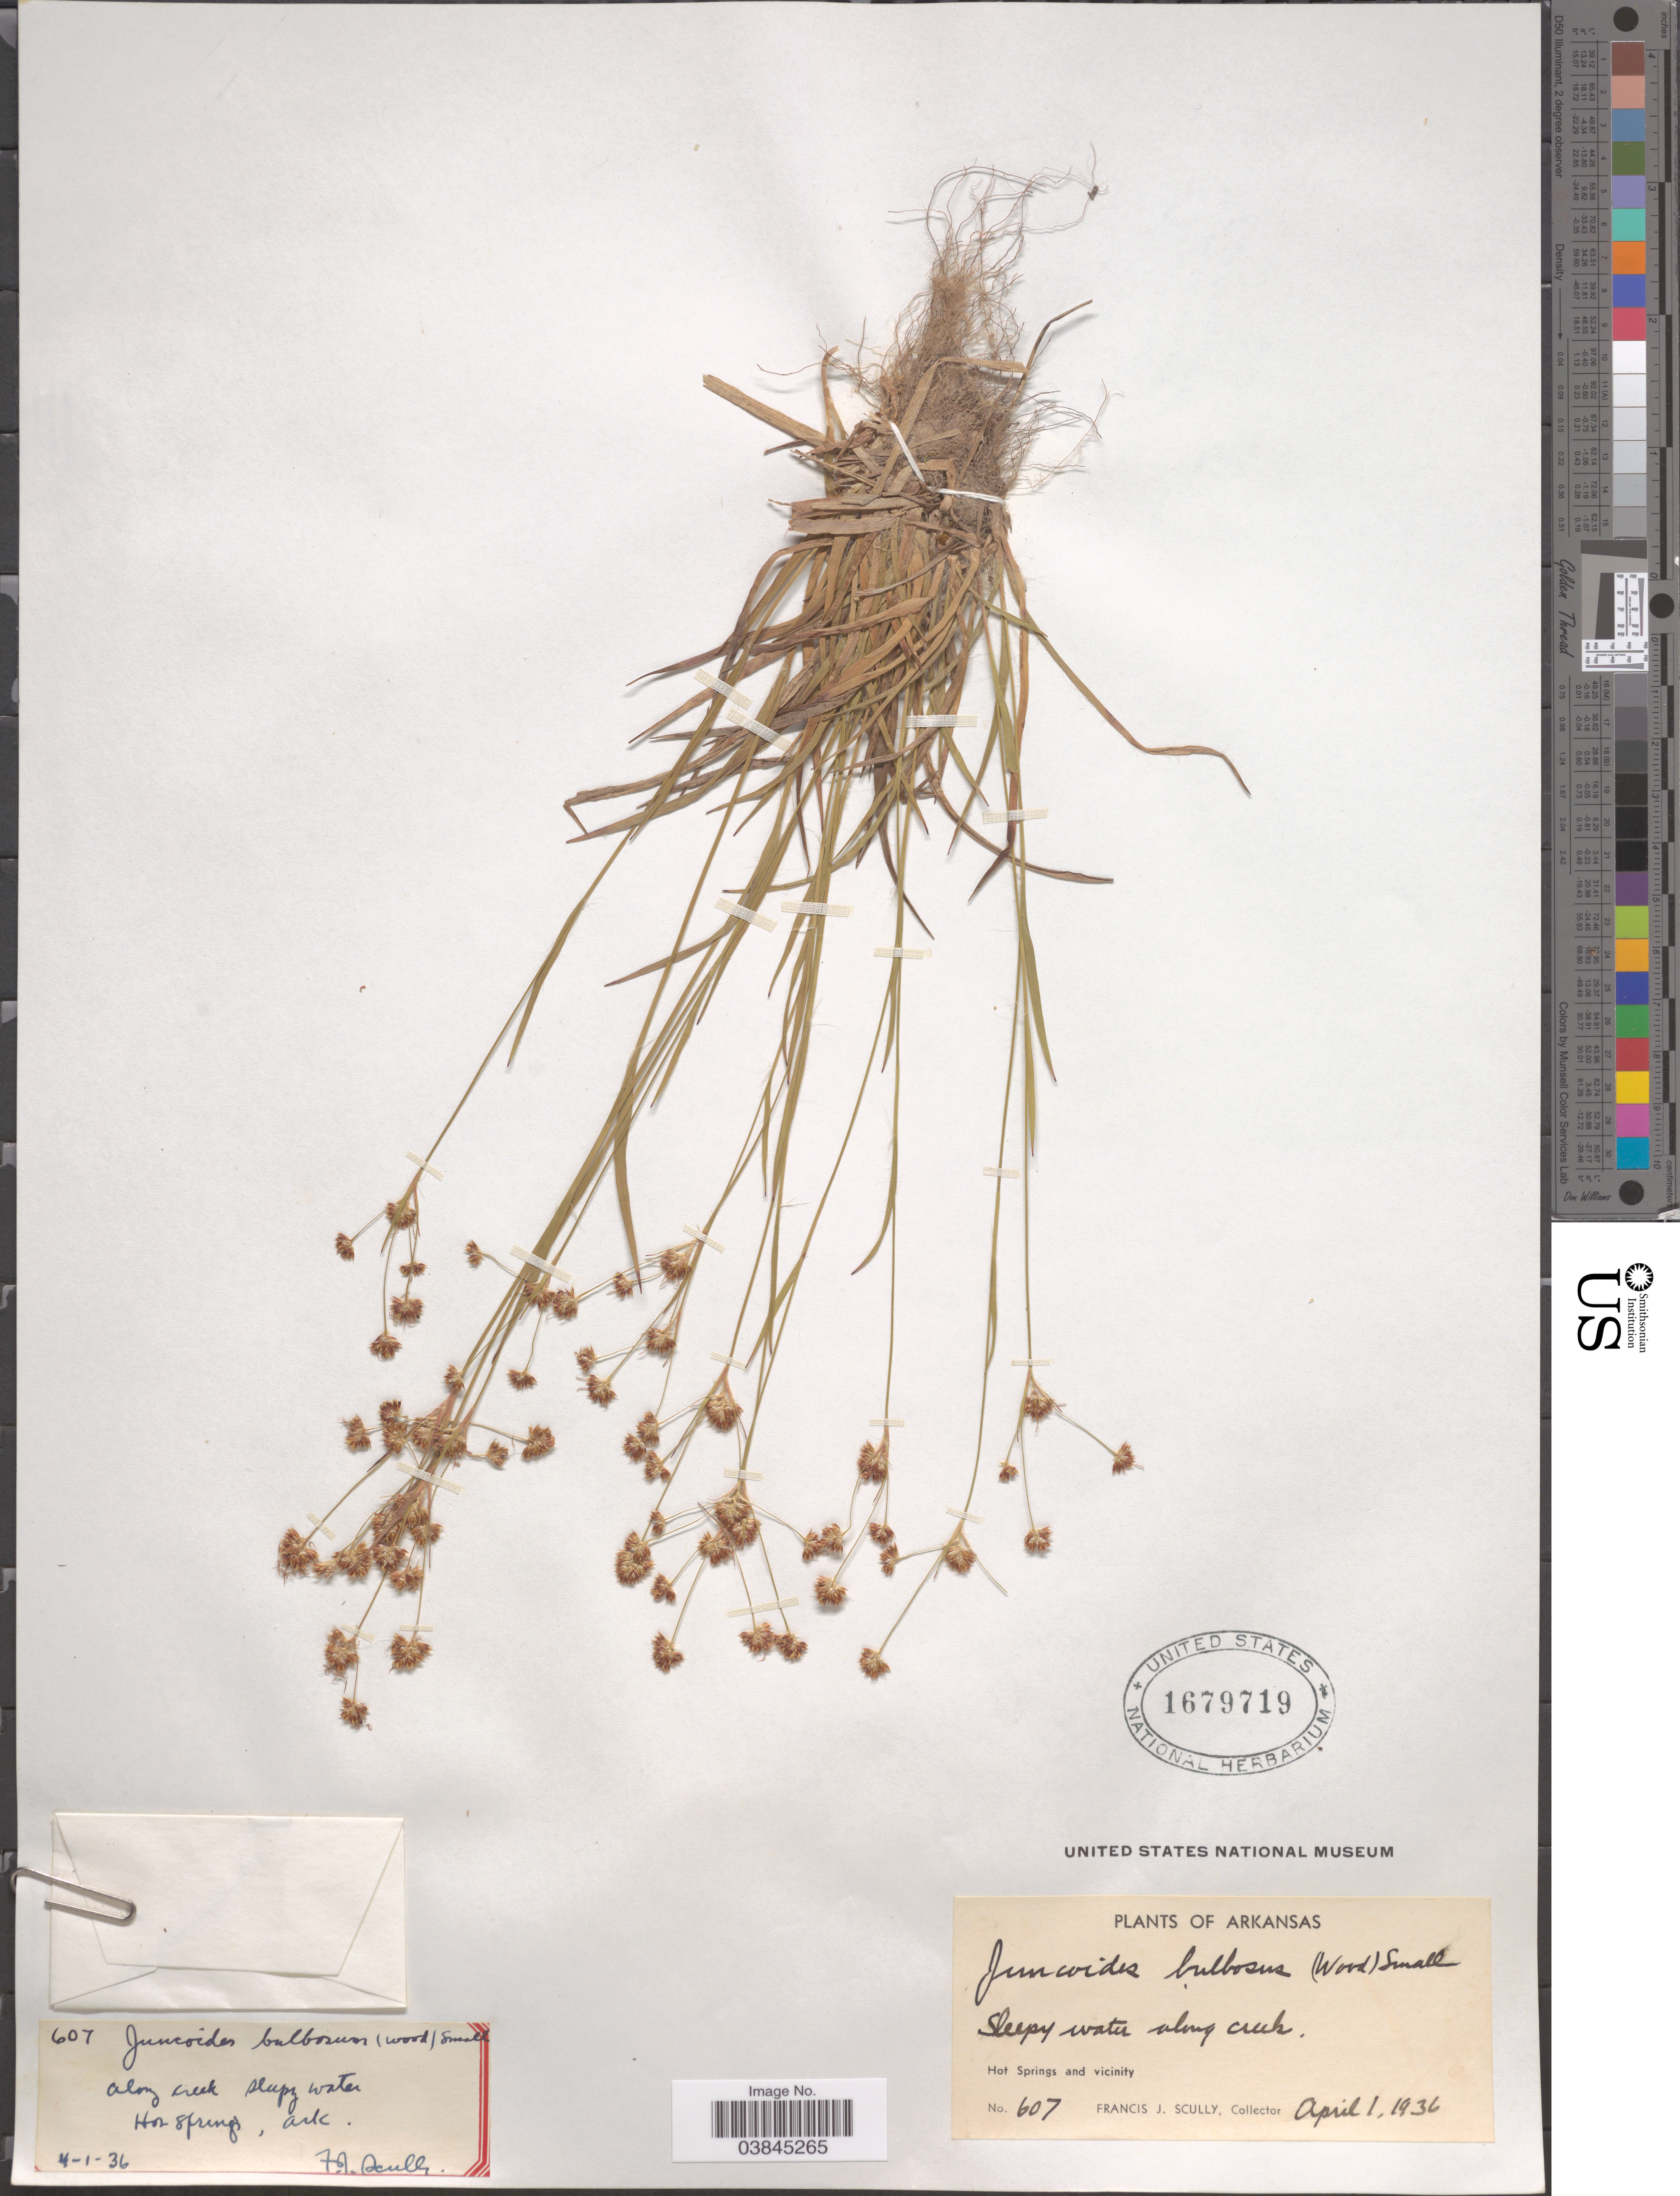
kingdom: Plantae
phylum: Tracheophyta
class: Liliopsida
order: Poales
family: Juncaceae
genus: Luzula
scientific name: Luzula campestris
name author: (L.) DC.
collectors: F. J. Scully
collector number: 607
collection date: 1936-04-01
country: United States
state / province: Arkansas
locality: Hot Springs and vicinity.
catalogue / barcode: US 1679719